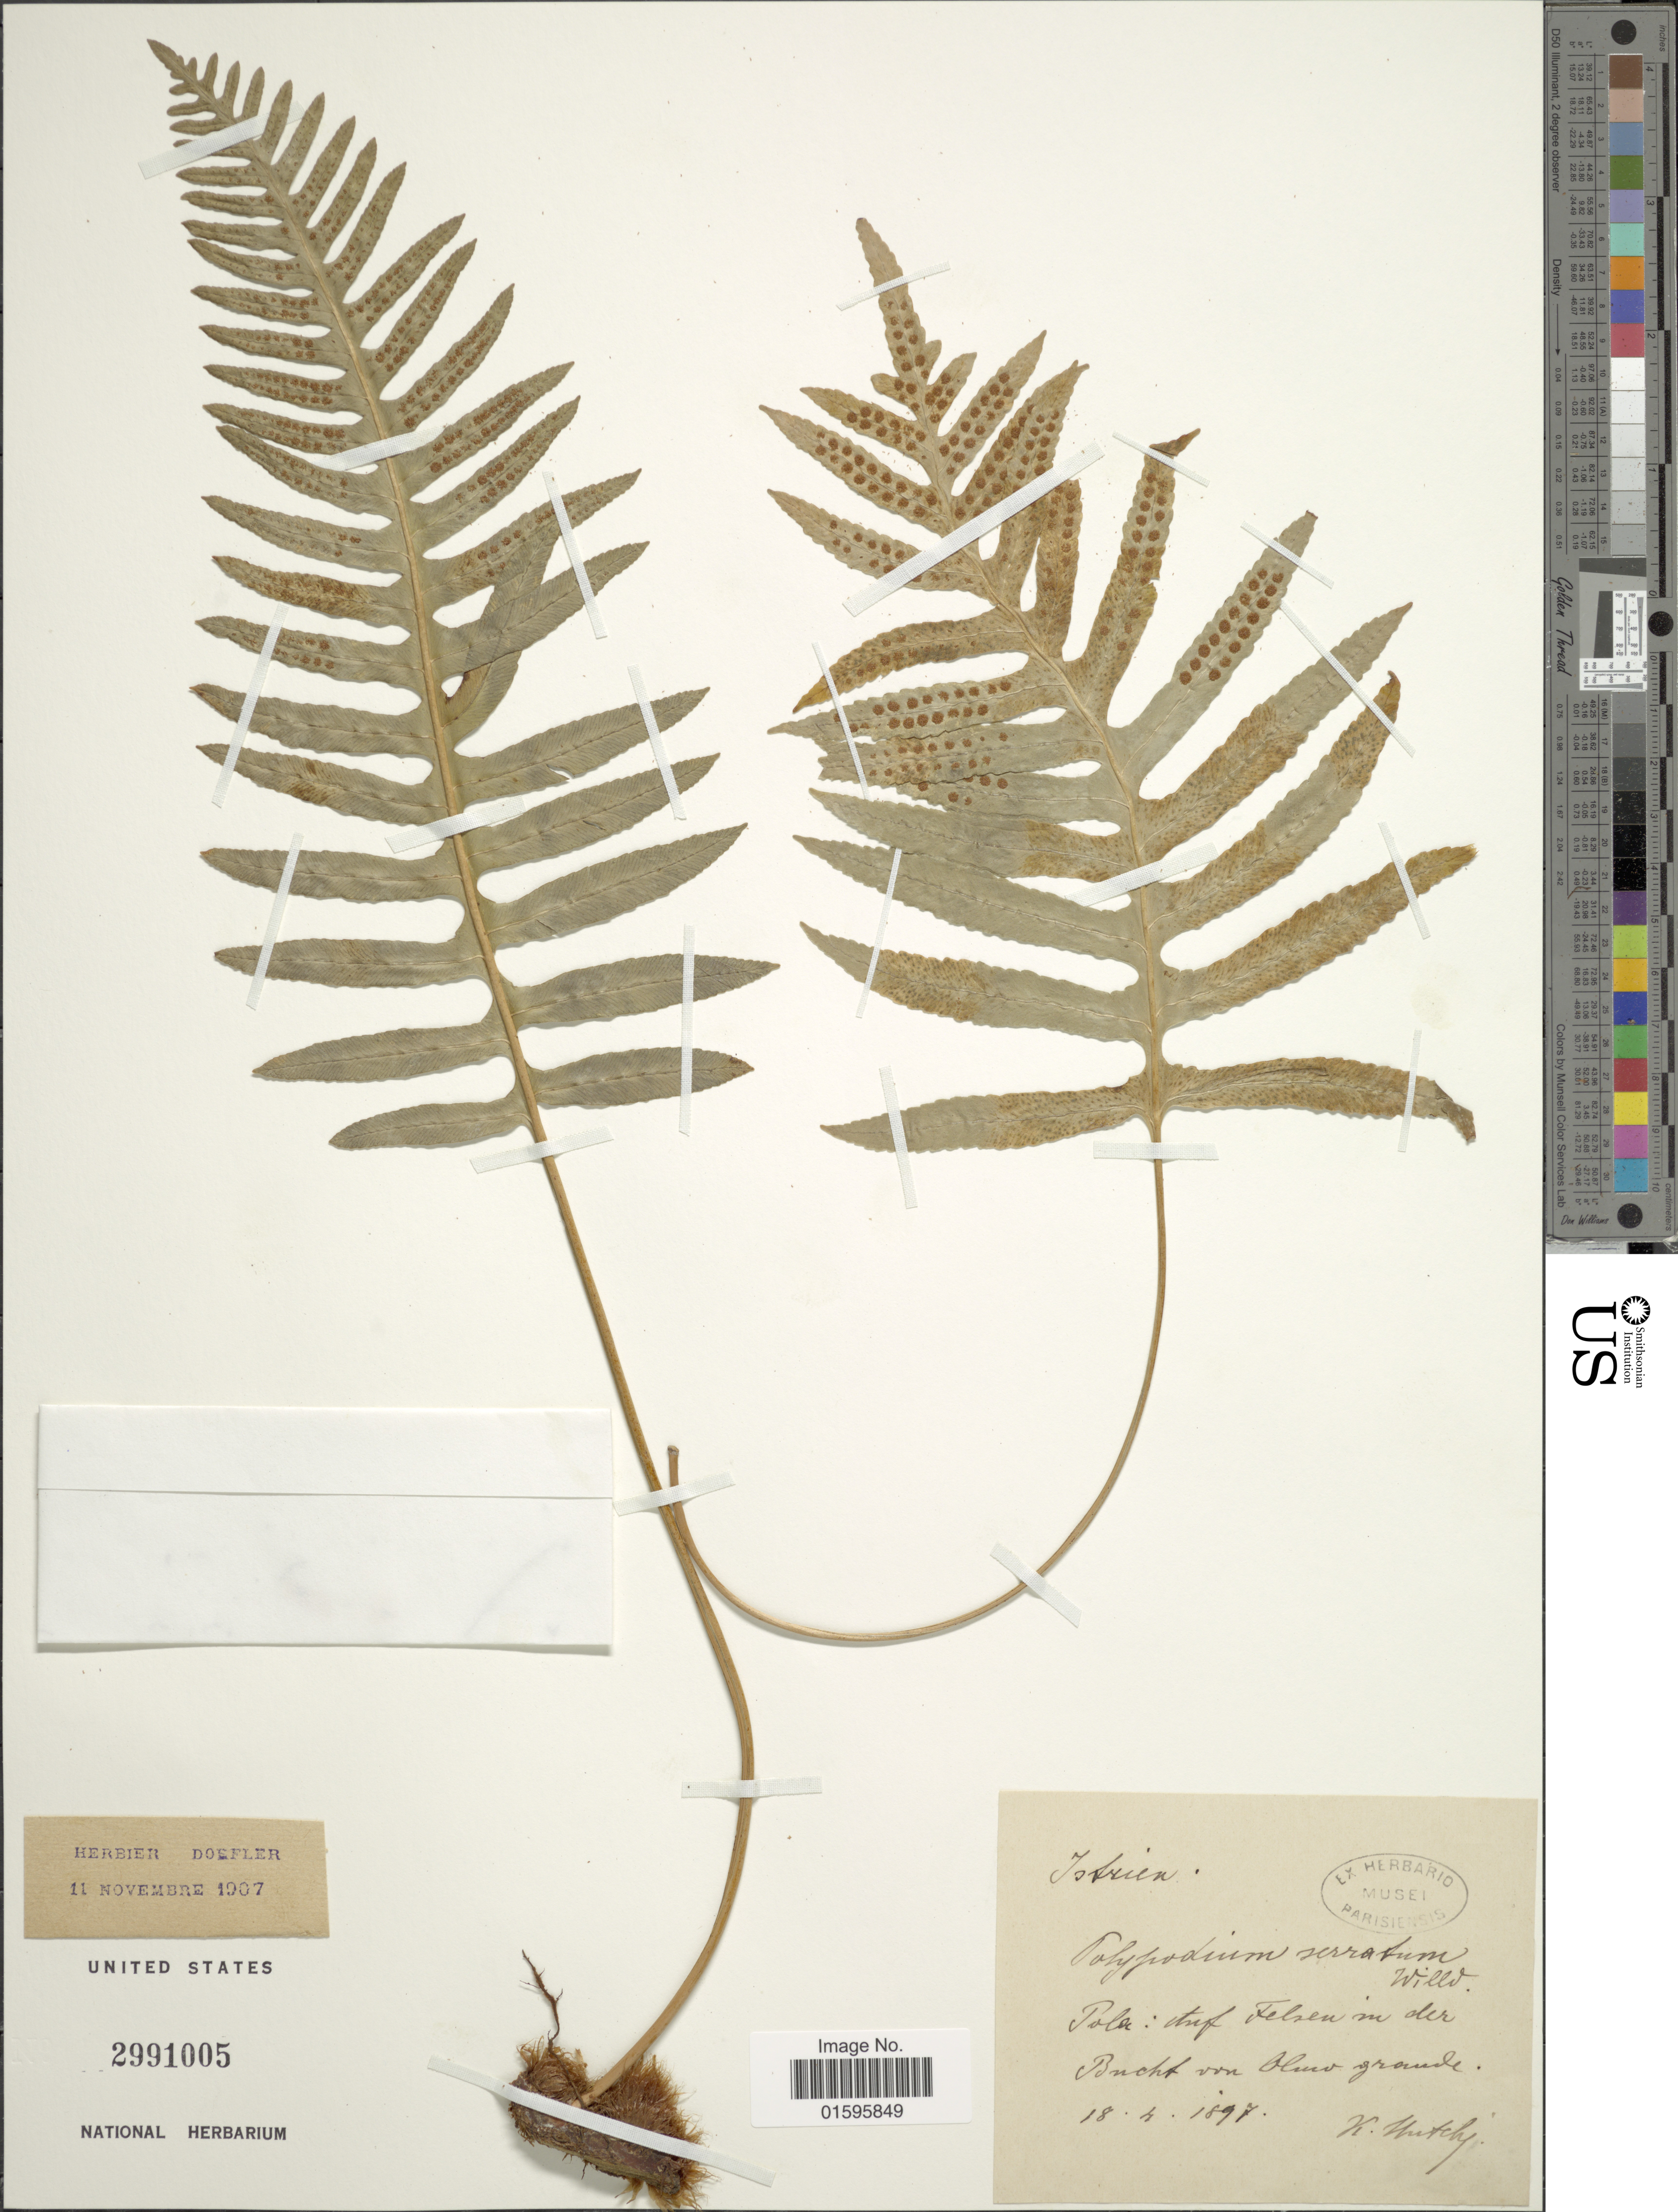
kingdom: Plantae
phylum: Tracheophyta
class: Polypodiopsida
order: Polypodiales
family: Polypodiaceae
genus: Polypodium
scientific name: Polypodium vulgare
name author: L.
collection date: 1897-04-18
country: Croatia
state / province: Istria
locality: Istrien. Pola: Auf Felsen in der Bucht von Olmo grande.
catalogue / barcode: US 2991005